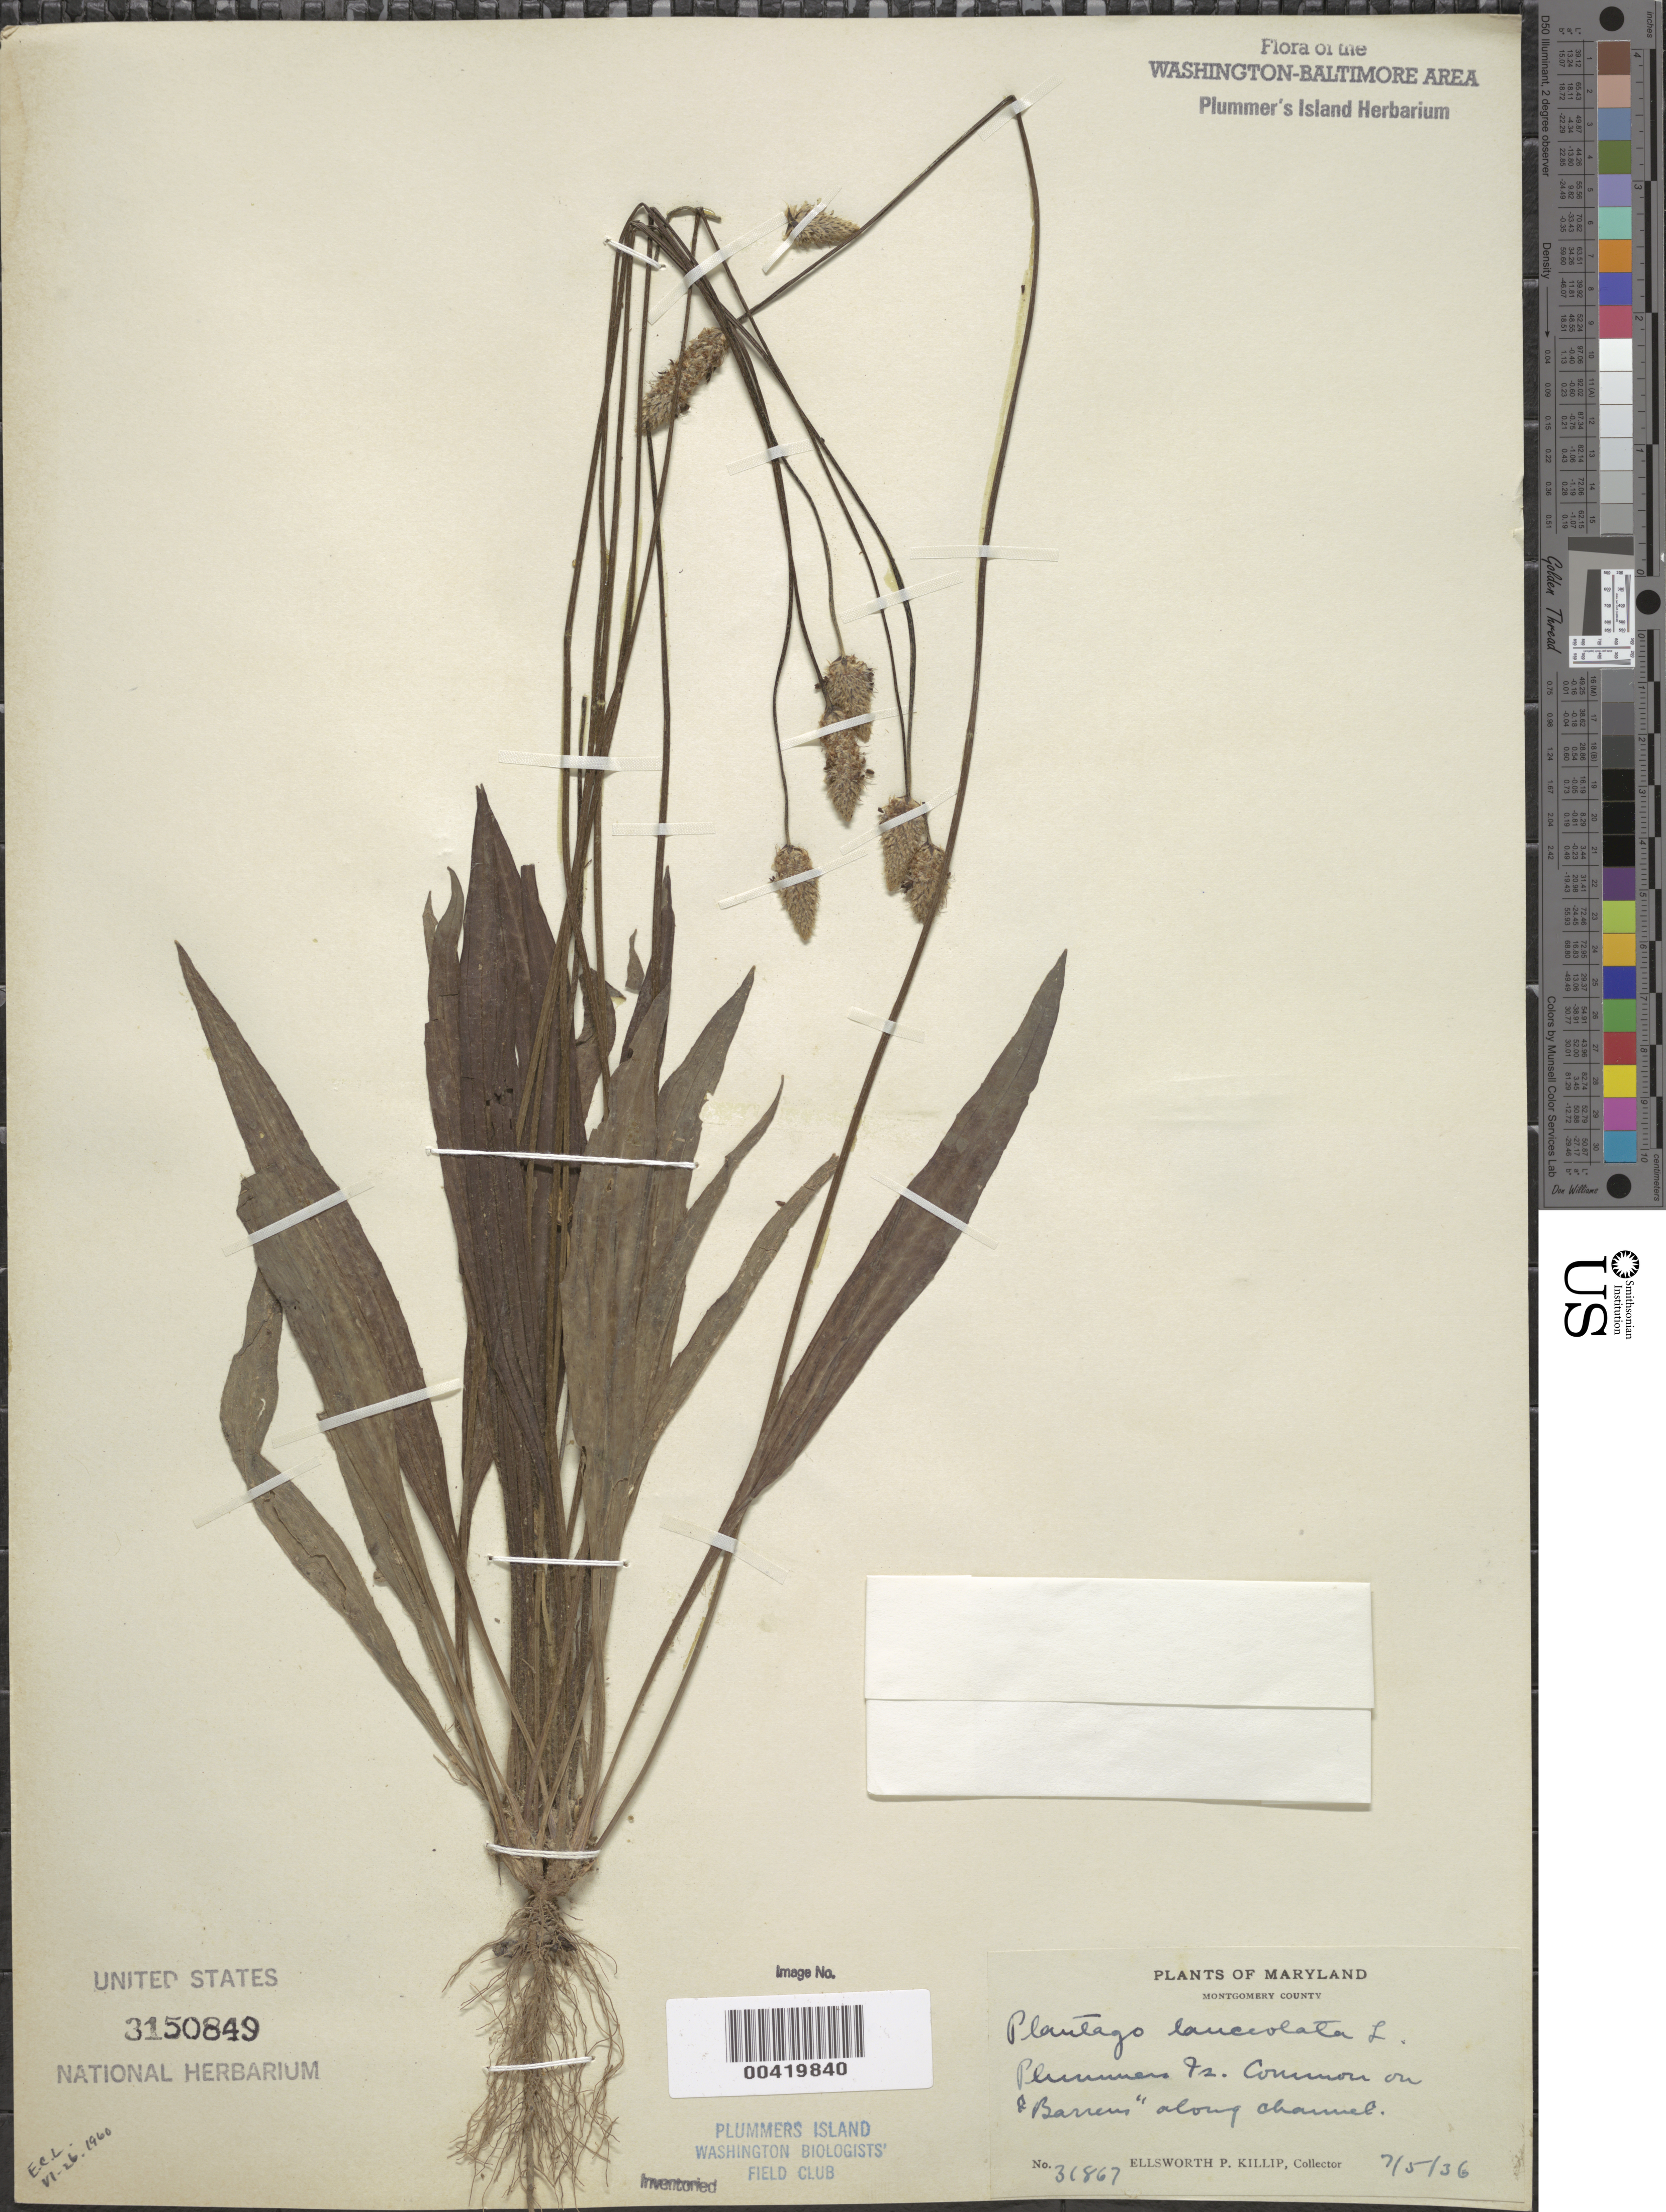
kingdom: Plantae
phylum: Tracheophyta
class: Magnoliopsida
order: Lamiales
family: Plantaginaceae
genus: Plantago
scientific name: Plantago lanceolata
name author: L.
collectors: E. P. Killip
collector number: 31867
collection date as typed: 05 Jul 1936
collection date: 1936-07-05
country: United States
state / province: Maryland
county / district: Montgomery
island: Plummers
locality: Plummer's Island; "barrens" along Channel C. & O. Canal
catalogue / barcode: US 3150849